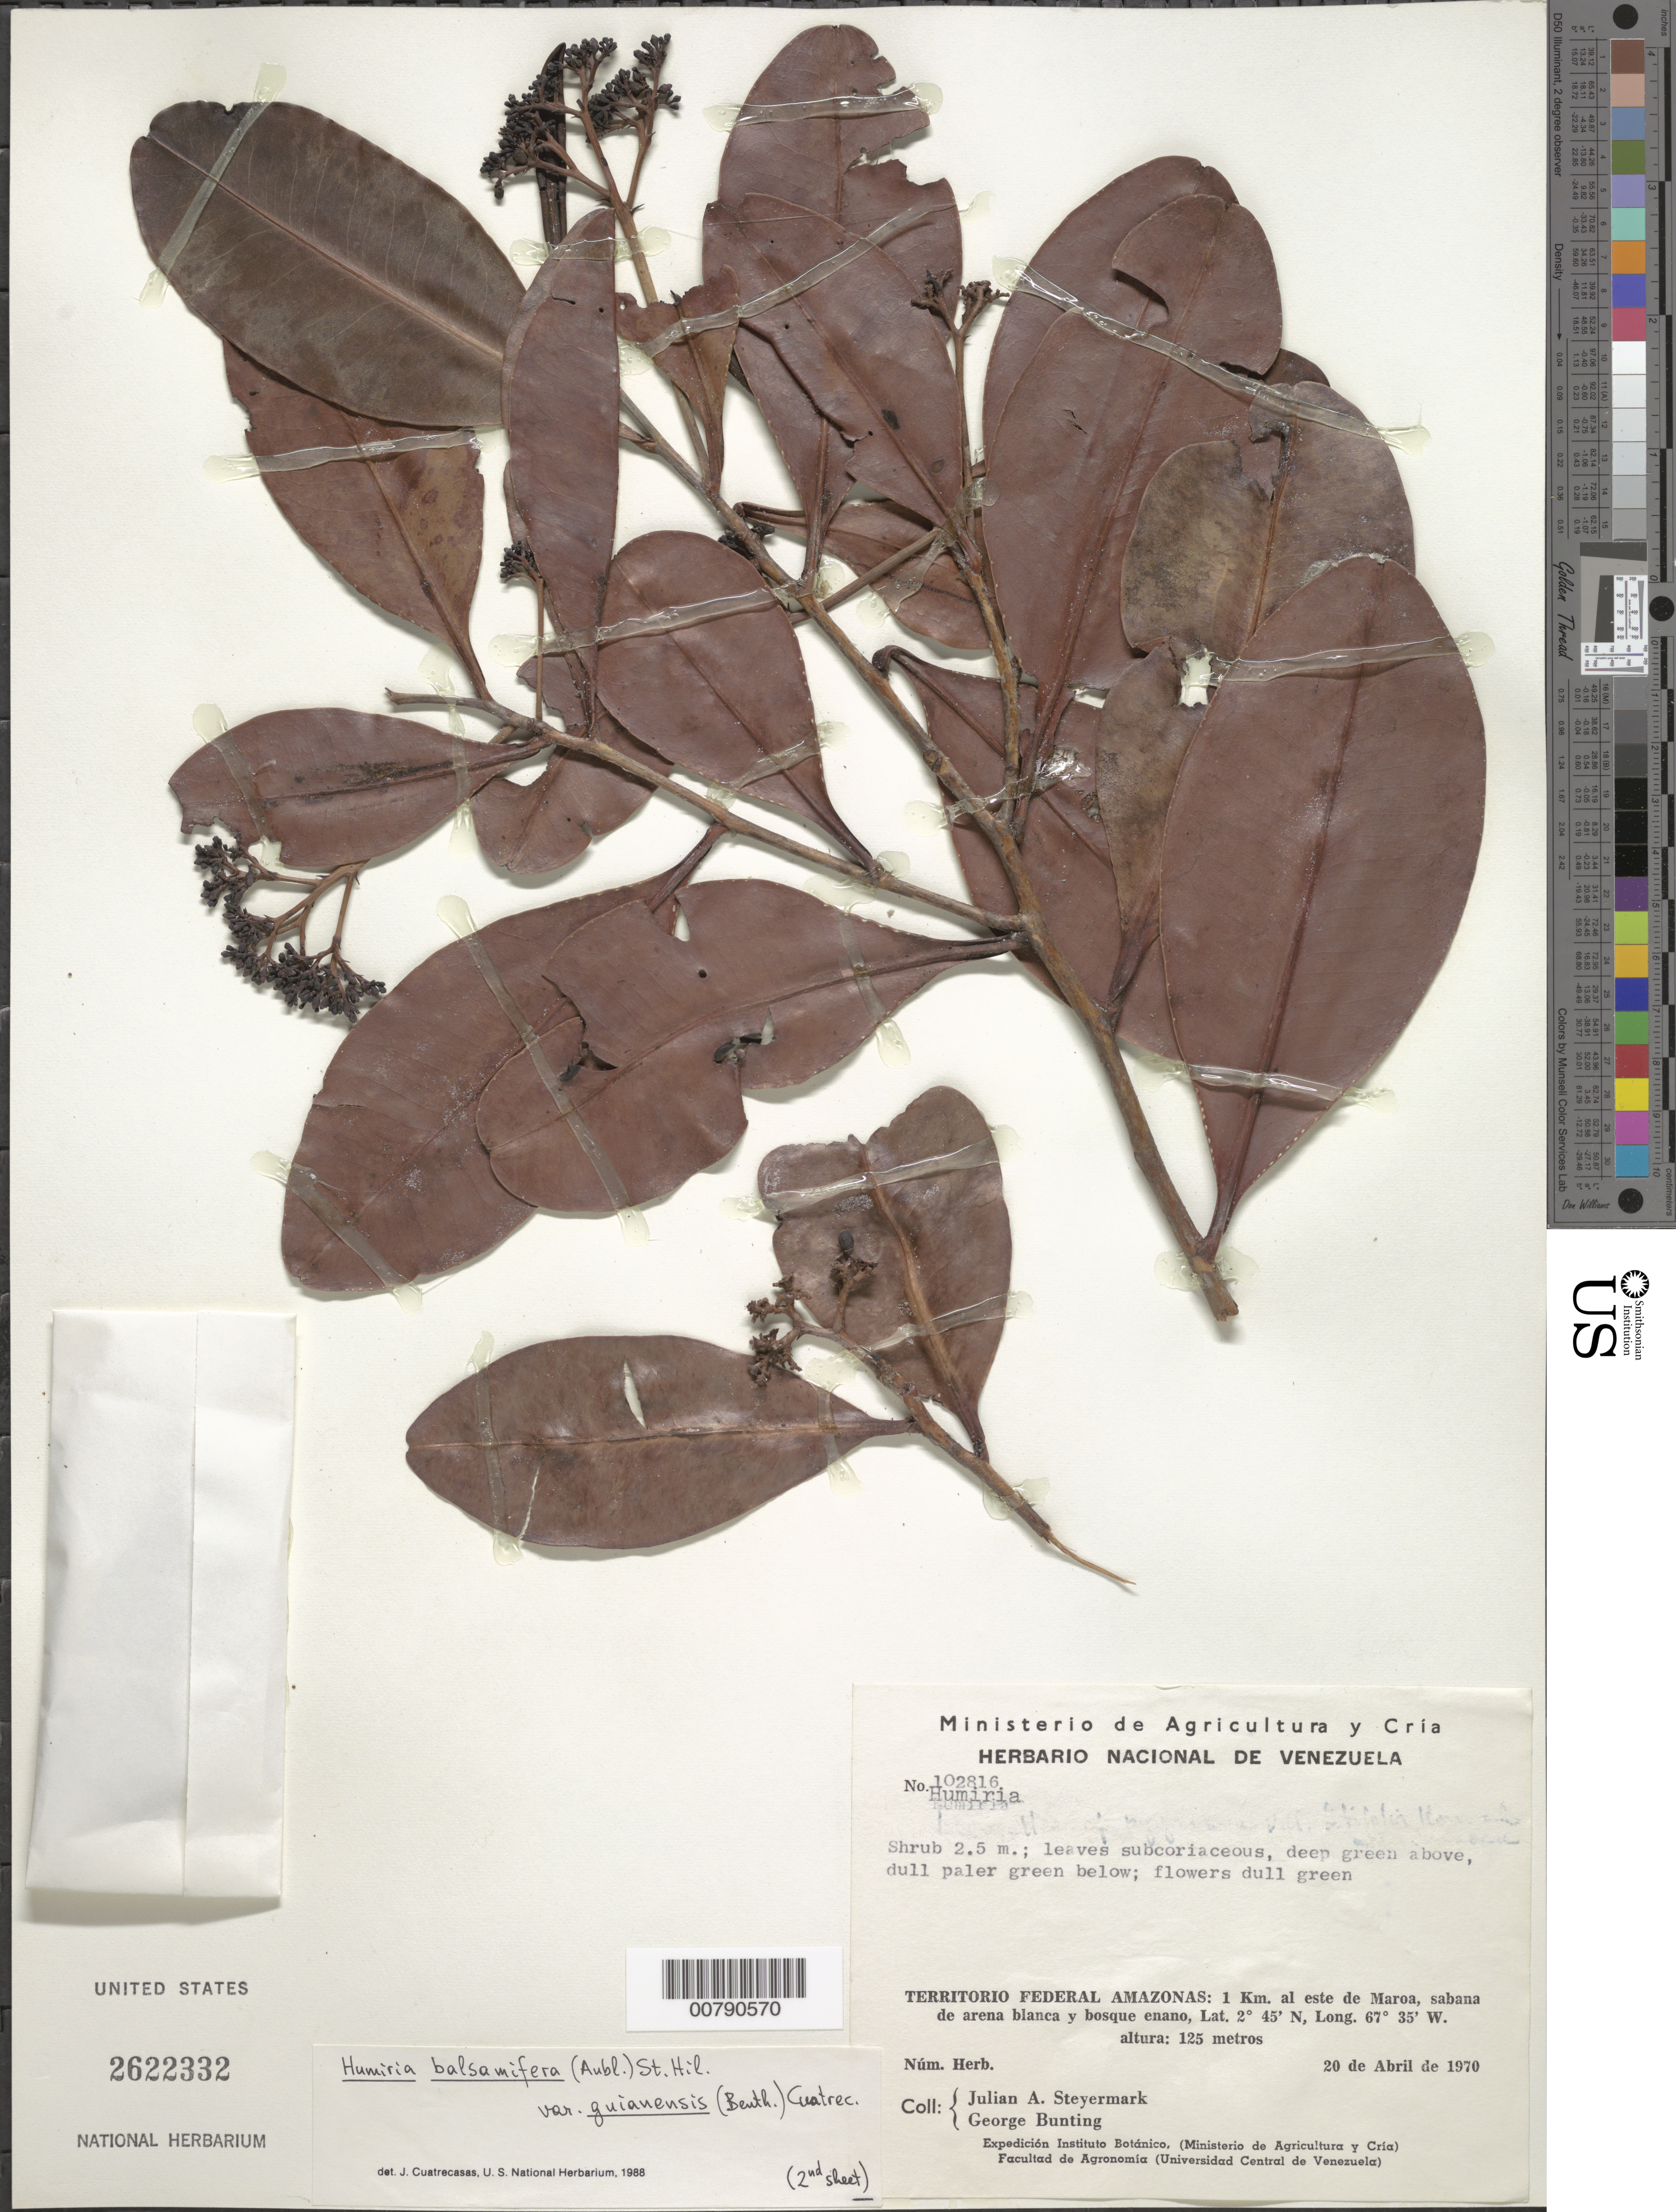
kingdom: Plantae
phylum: Tracheophyta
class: Magnoliopsida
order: Malpighiales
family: Humiriaceae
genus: Humiria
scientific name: Humiria balsamifera var. guianensis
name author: (Benth.) Cuatrec.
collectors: J. Steyermark & G. S. Bunting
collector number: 102816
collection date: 1970-04-20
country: Venezuela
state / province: Amazonas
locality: Territorio Federal Amazonas: 1 Km. al este de Maroa, sabana de arena blanca y bosque enano.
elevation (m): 125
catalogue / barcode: US 2622332